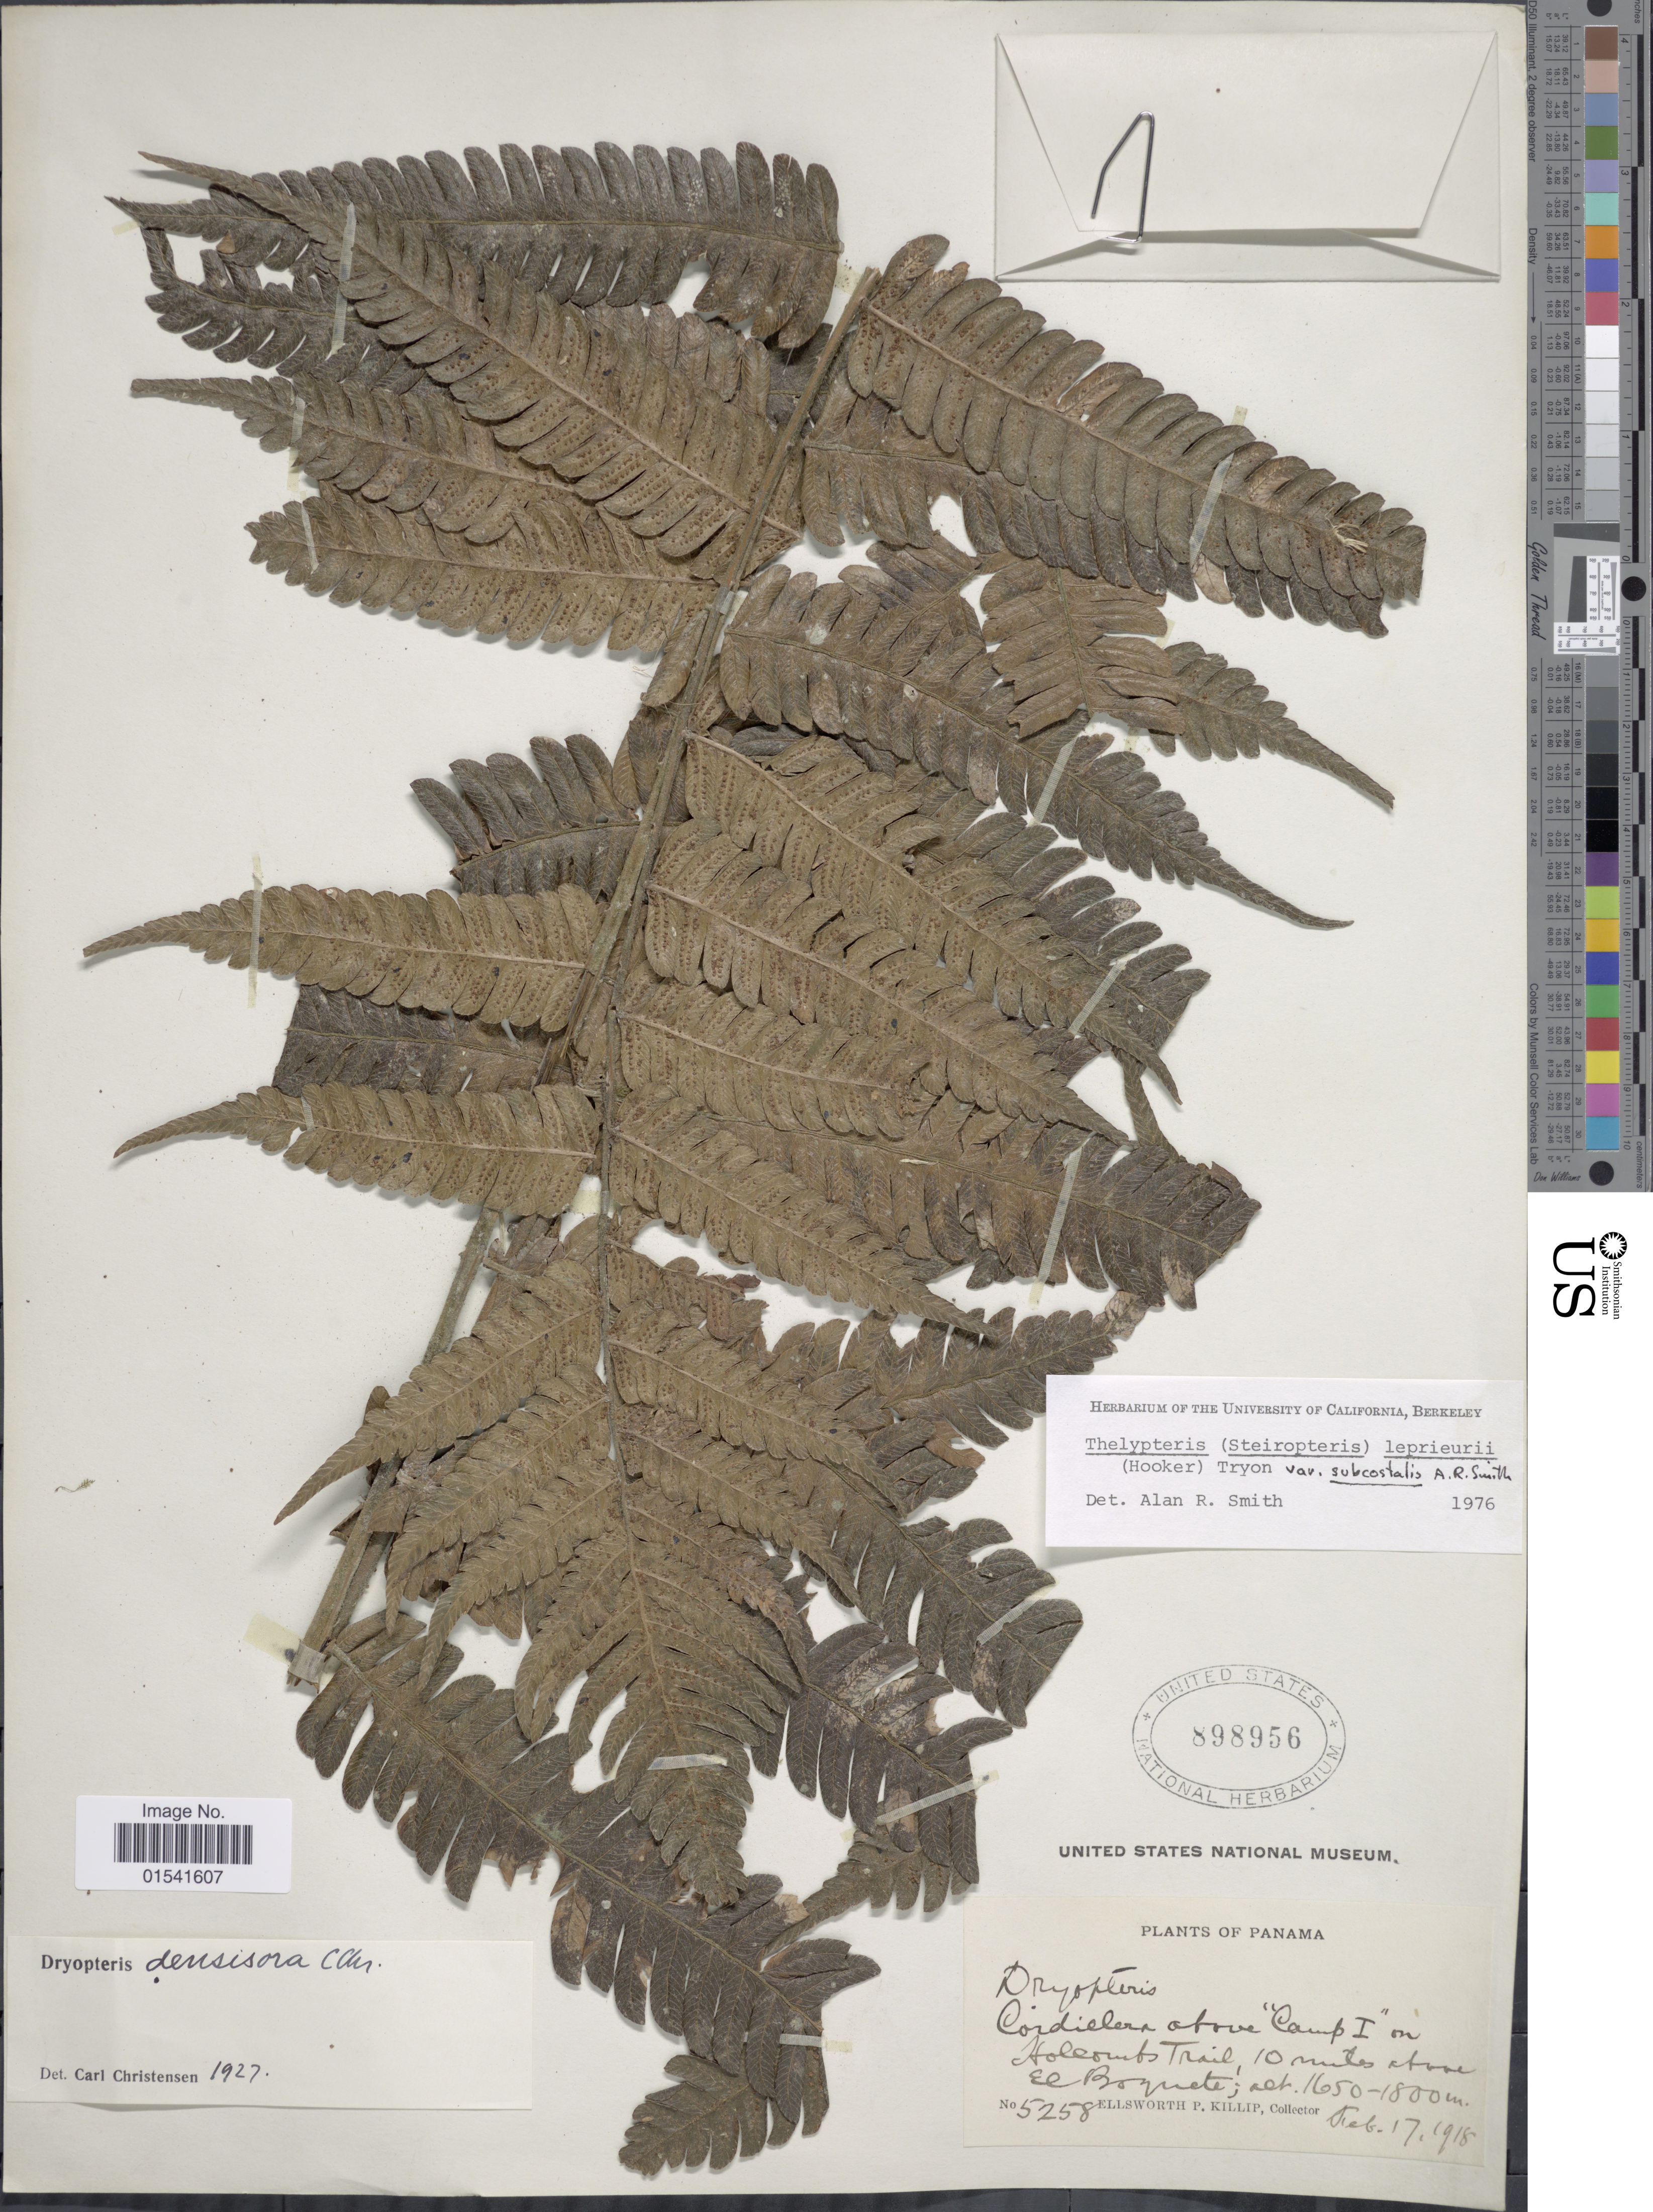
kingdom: Plantae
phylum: Tracheophyta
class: Polypodiopsida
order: Polypodiales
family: Thelypteridaceae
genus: Steiropteris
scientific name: Steiropteris leprieurii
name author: (Hook. f.) Pic. Serm.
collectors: E. P. Killip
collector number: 5258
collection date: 1918-02-17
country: Panama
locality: Cordillera above 'Camp I' Hollcombs Trail, 10 miles miles above El Boquete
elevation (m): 1650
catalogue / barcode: US 898956